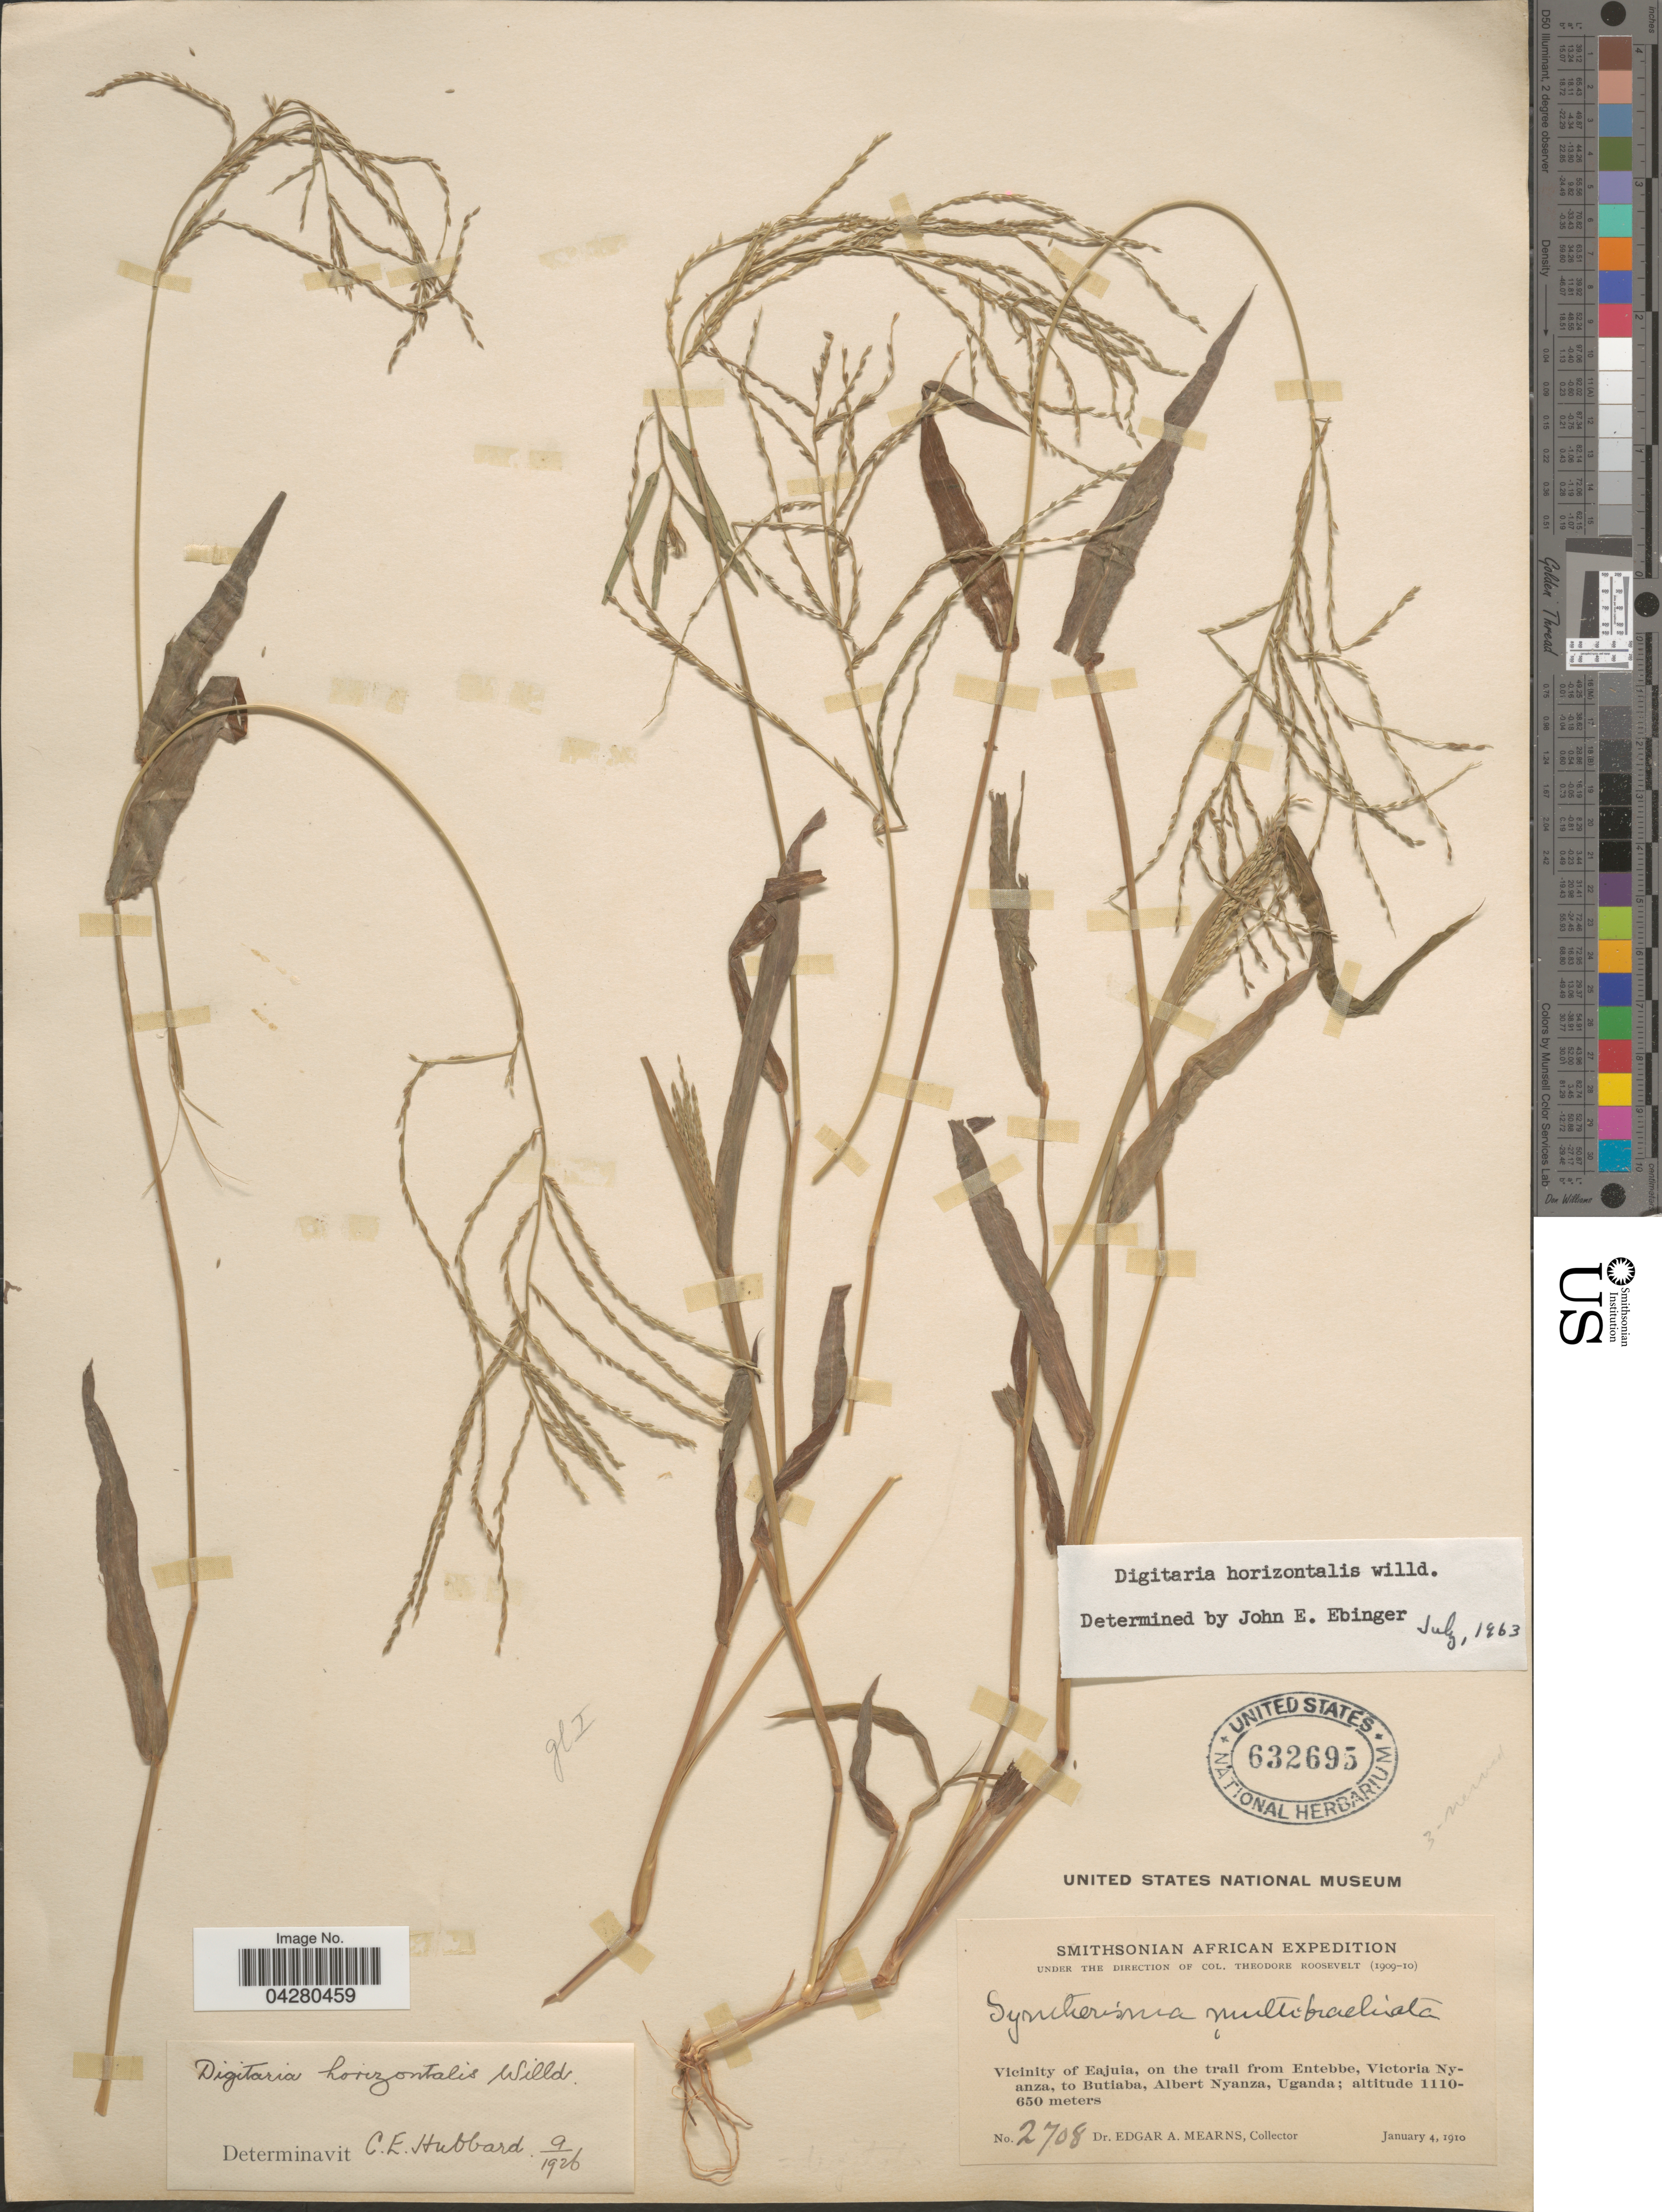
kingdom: Plantae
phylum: Tracheophyta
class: Liliopsida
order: Poales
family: Poaceae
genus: Digitaria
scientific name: Digitaria horizontalis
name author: Willd.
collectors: E. A. Mearns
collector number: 2708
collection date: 1910-01-04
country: Uganda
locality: Smithsonian African Expedition. Vicinity of Eajuia, on the trail from Entebbe, Victoria Nyanza, to Butiaba, Albert Nyanza.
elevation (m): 650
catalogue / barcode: US 632695